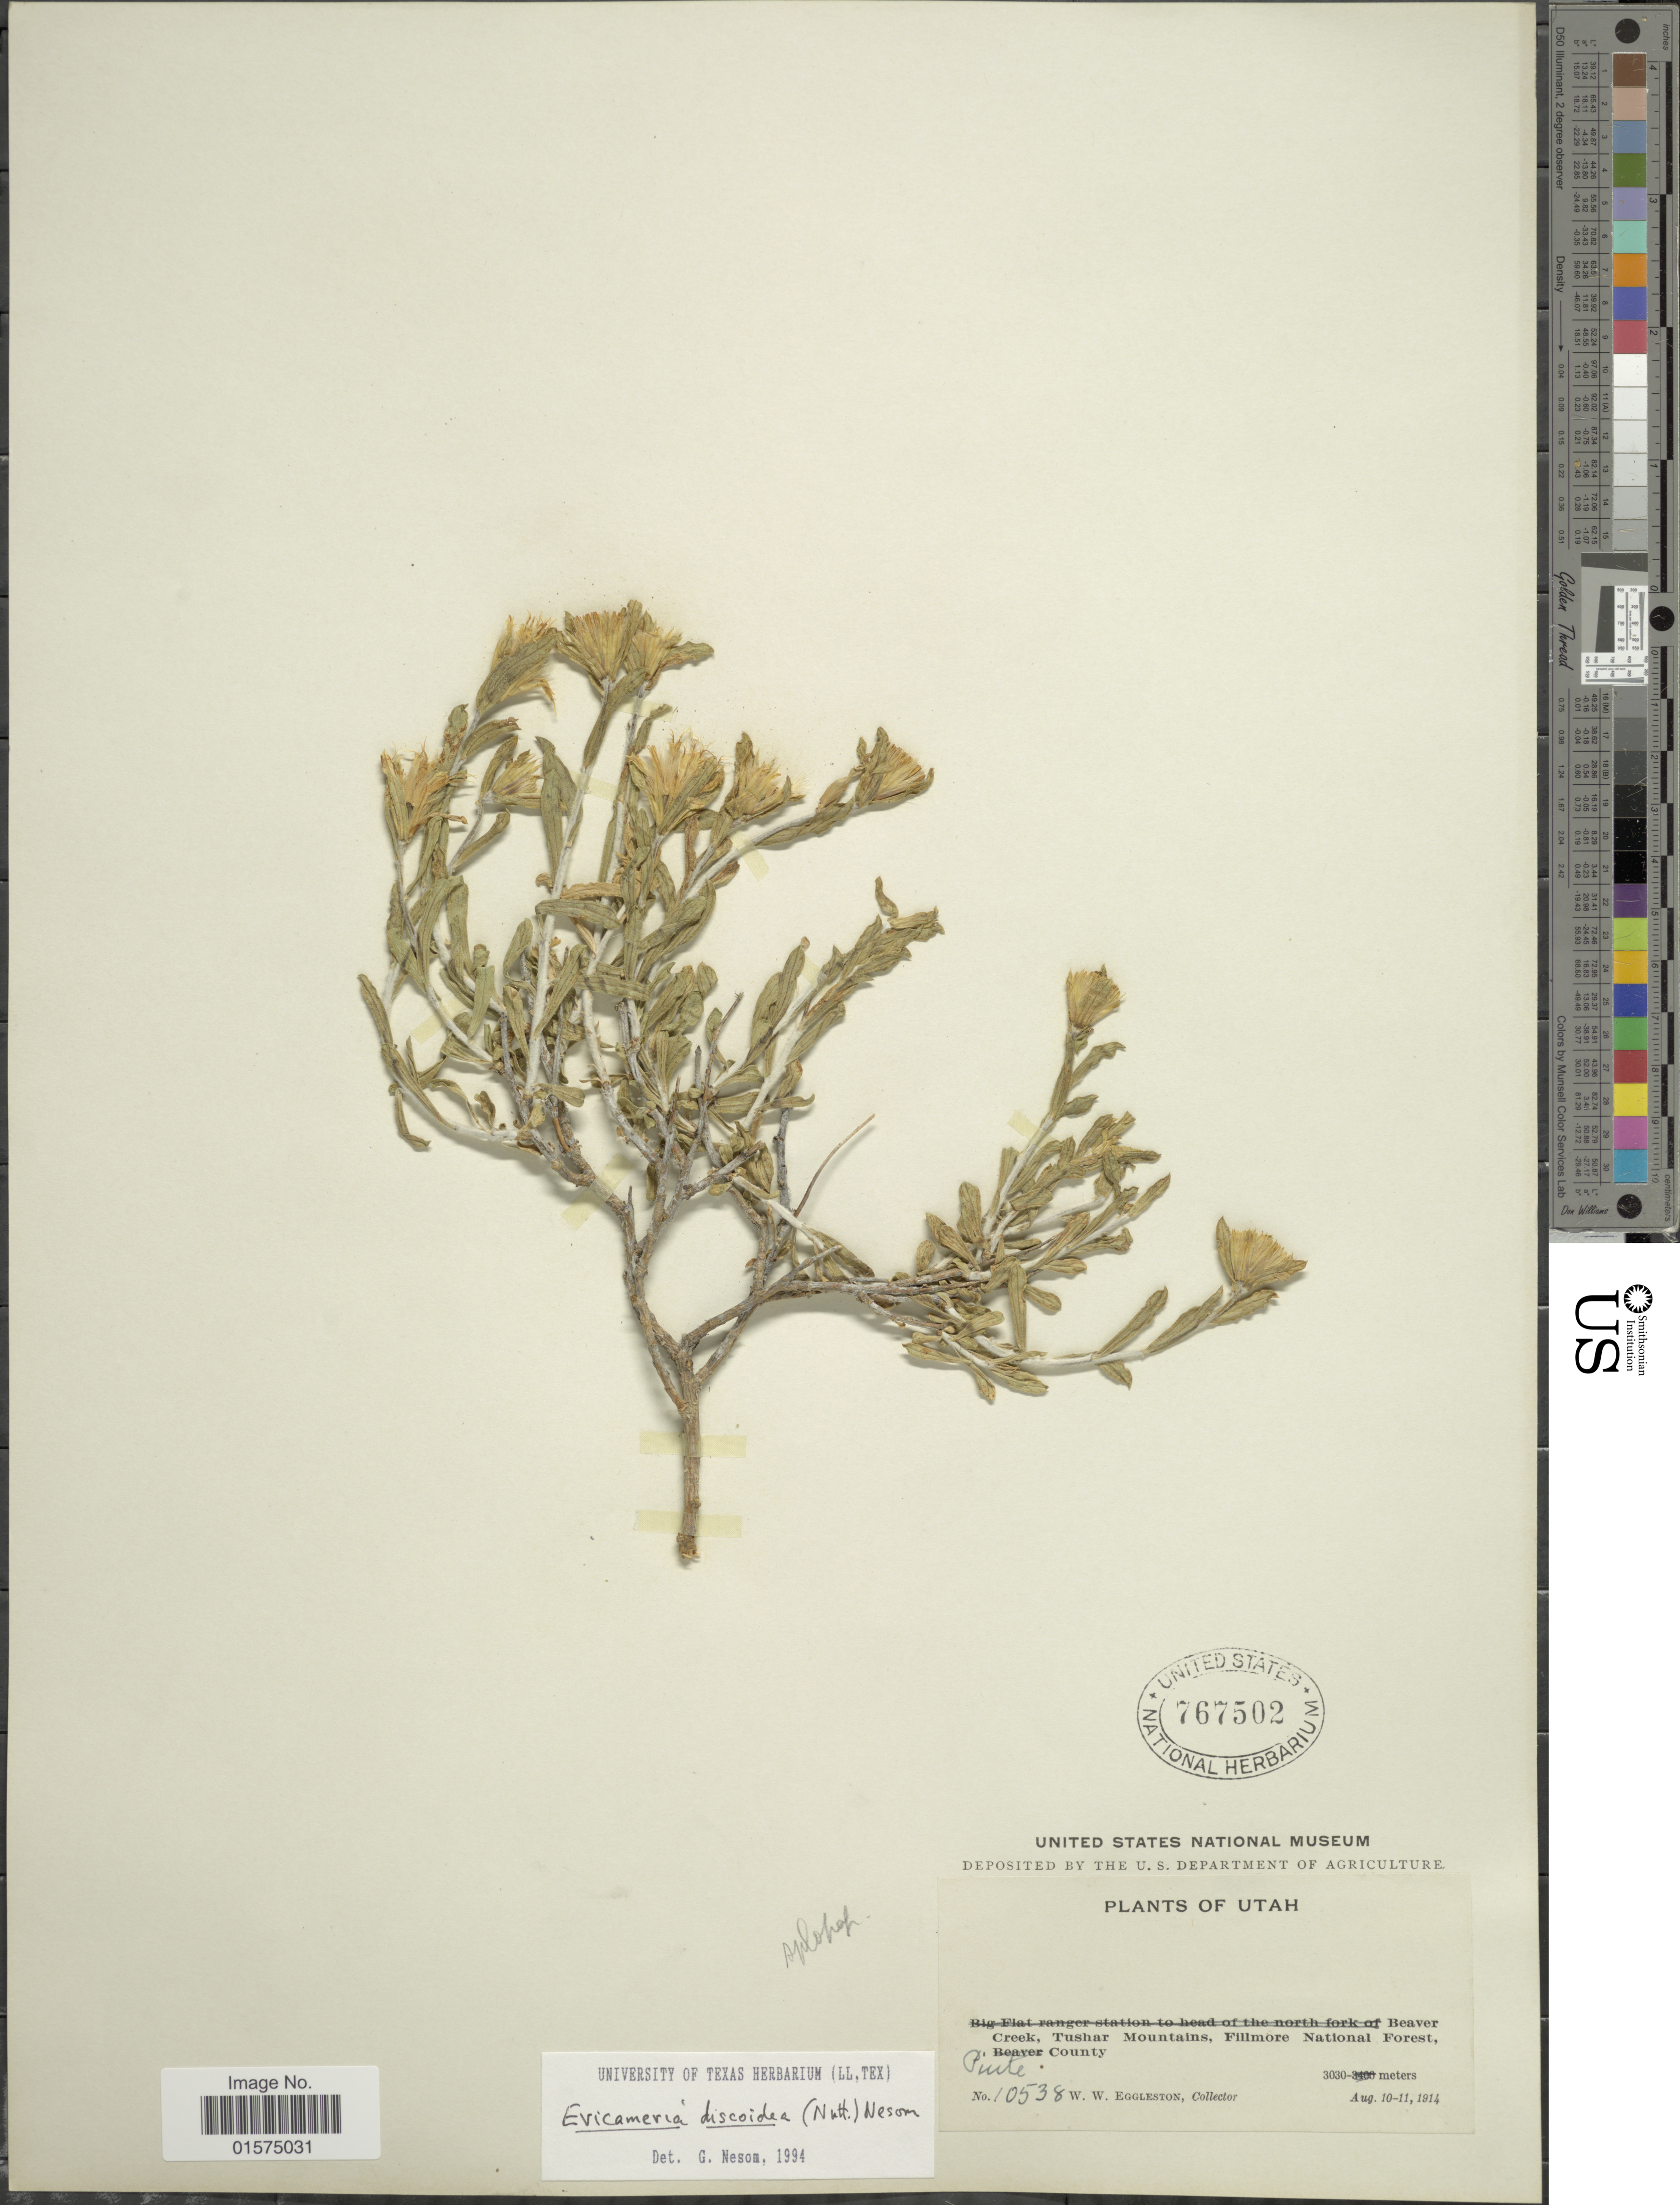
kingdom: Plantae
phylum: Tracheophyta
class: Magnoliopsida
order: Asterales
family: Asteraceae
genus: Ericameria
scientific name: Ericameria discoidea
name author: (Nutt.) G.L. Nesom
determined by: Urbatsch, Lowell E., Curator (LSU), Louisiana State University (UNITED STATES)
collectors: W. W. Eggleston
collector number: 10538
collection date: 1914-08-10/1914-08-11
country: United States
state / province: Utah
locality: Beaver Creek, Tushar Mountains, Fillmore National Forest, Piute County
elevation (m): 3030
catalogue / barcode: US 767502